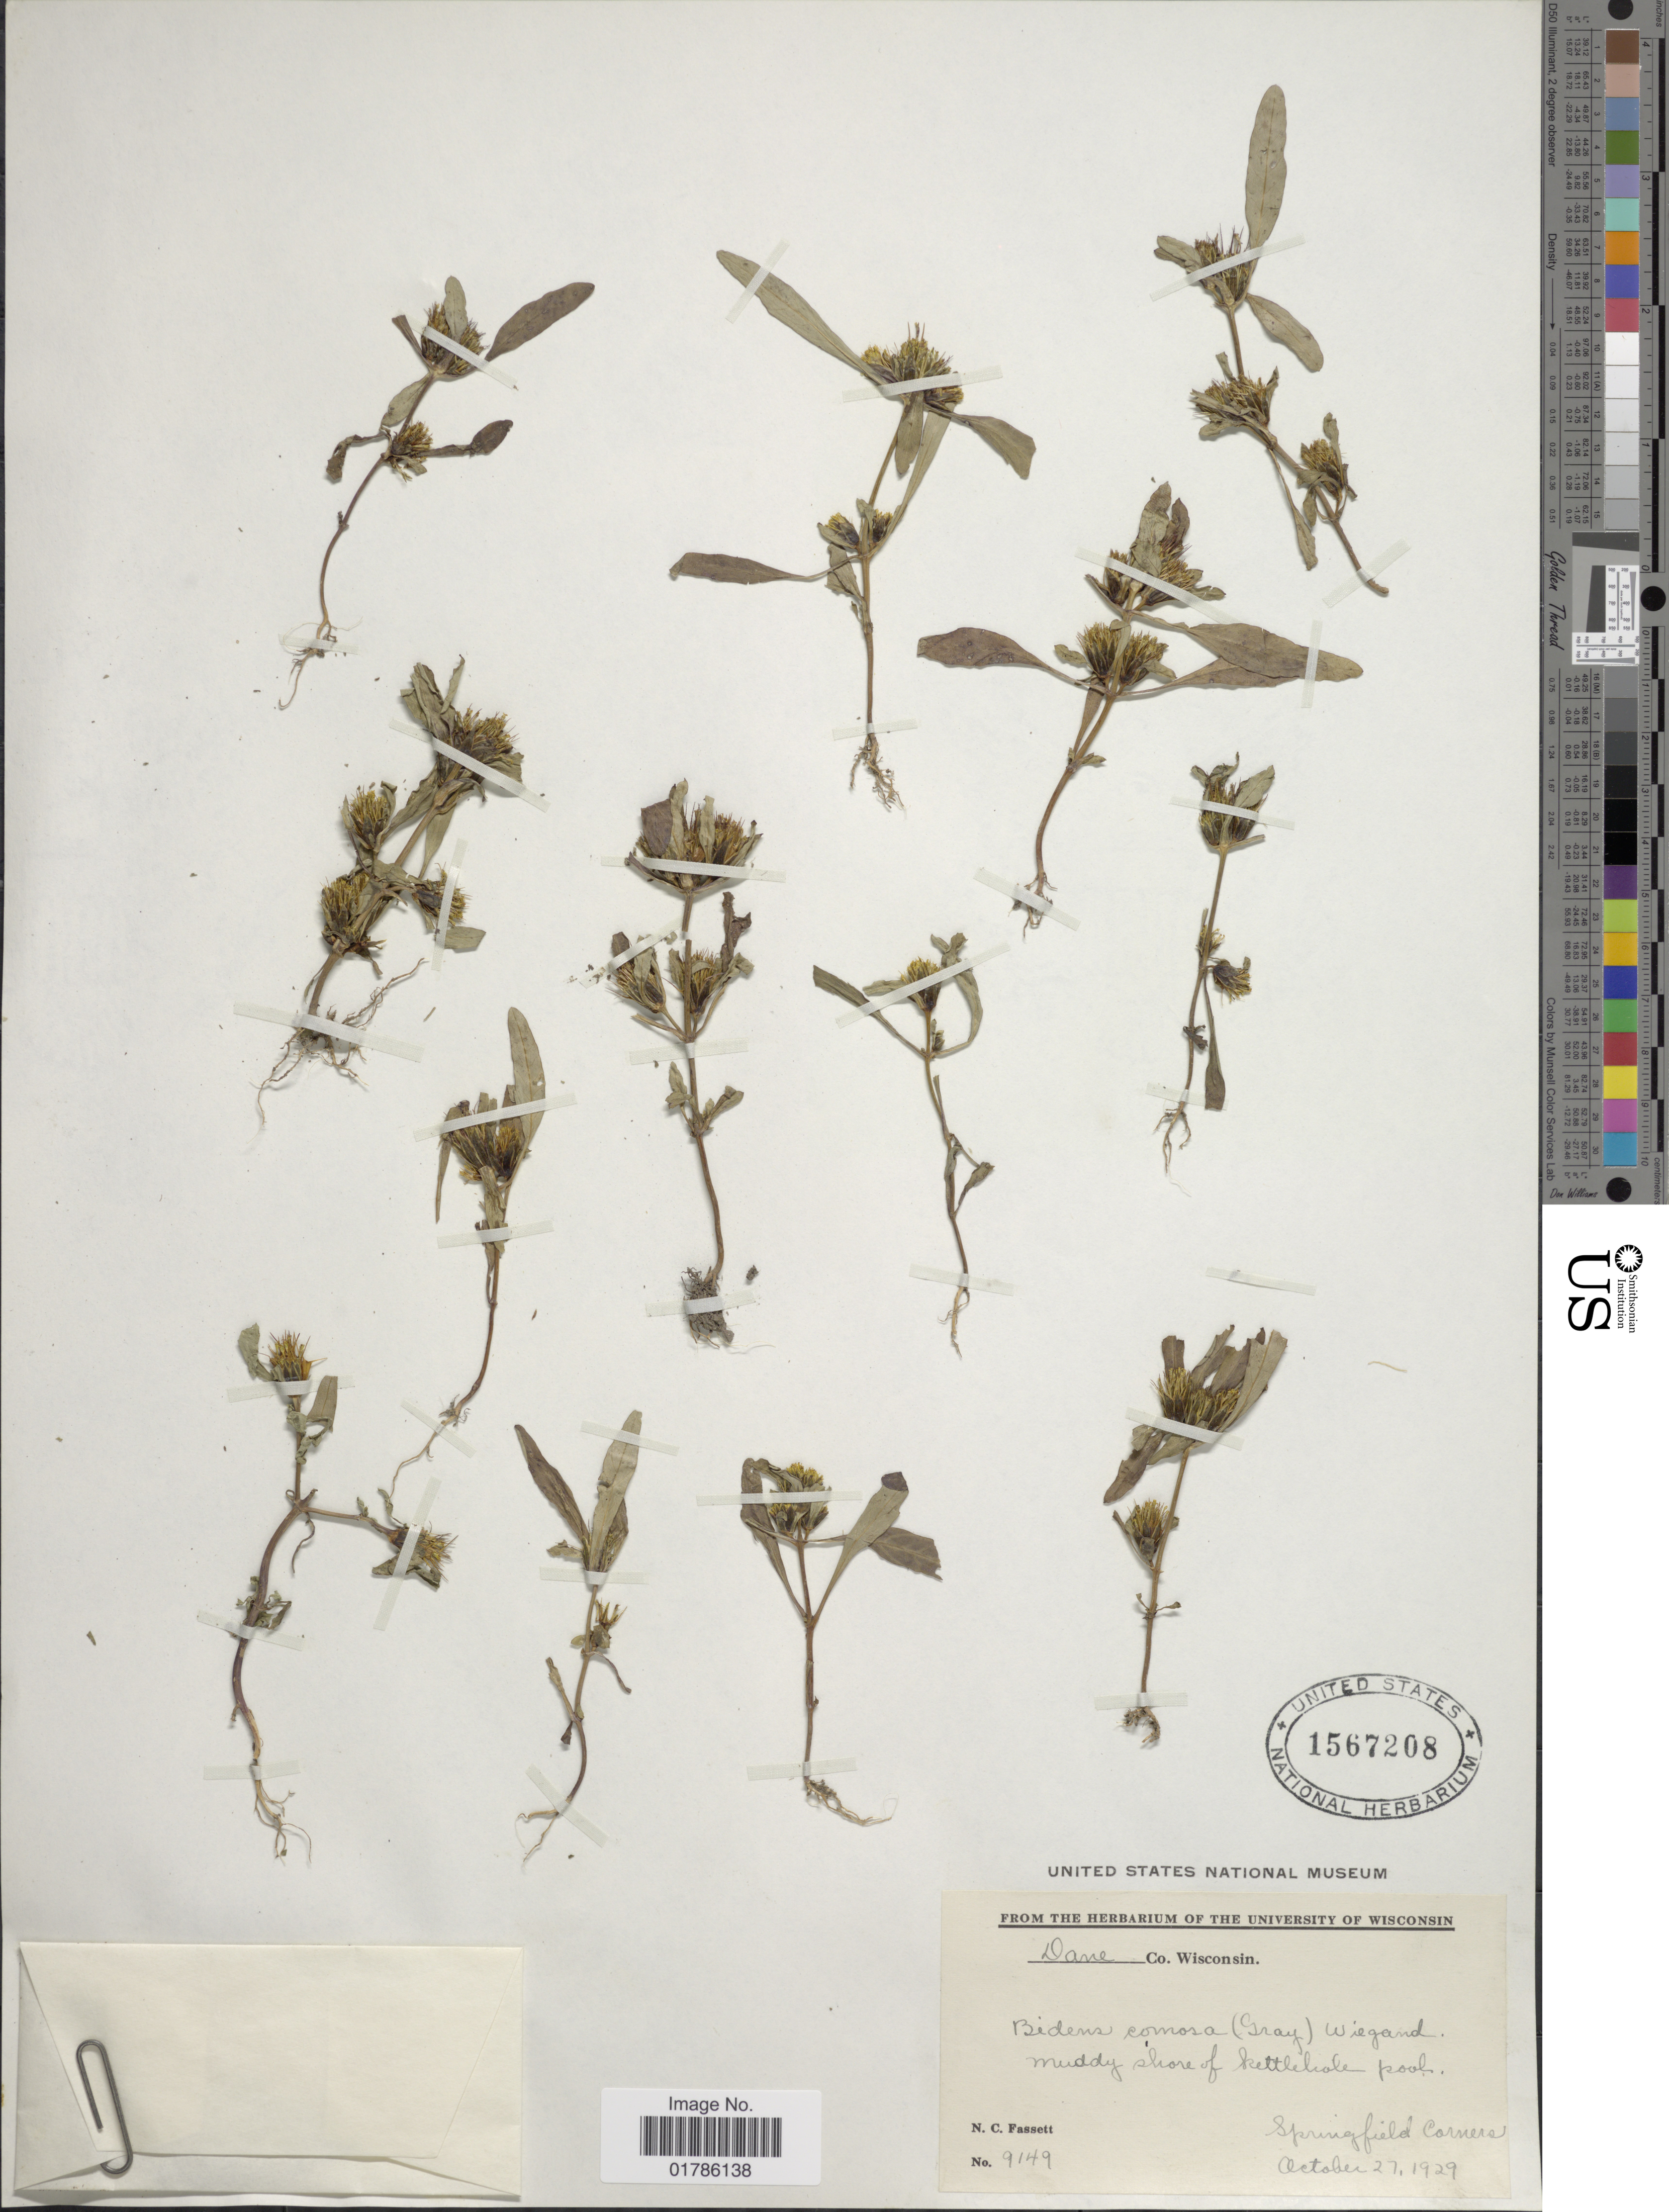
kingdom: Plantae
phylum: Tracheophyta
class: Magnoliopsida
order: Asterales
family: Asteraceae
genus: Bidens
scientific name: Bidens comosa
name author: (A. Gray) Wiegand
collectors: N. C. Fassett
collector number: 9149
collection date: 1929-10-27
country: United States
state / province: Wisconsin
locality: Dane Co., Springfield Corners, muddy shore of kettlehole pool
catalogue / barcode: US 1567208